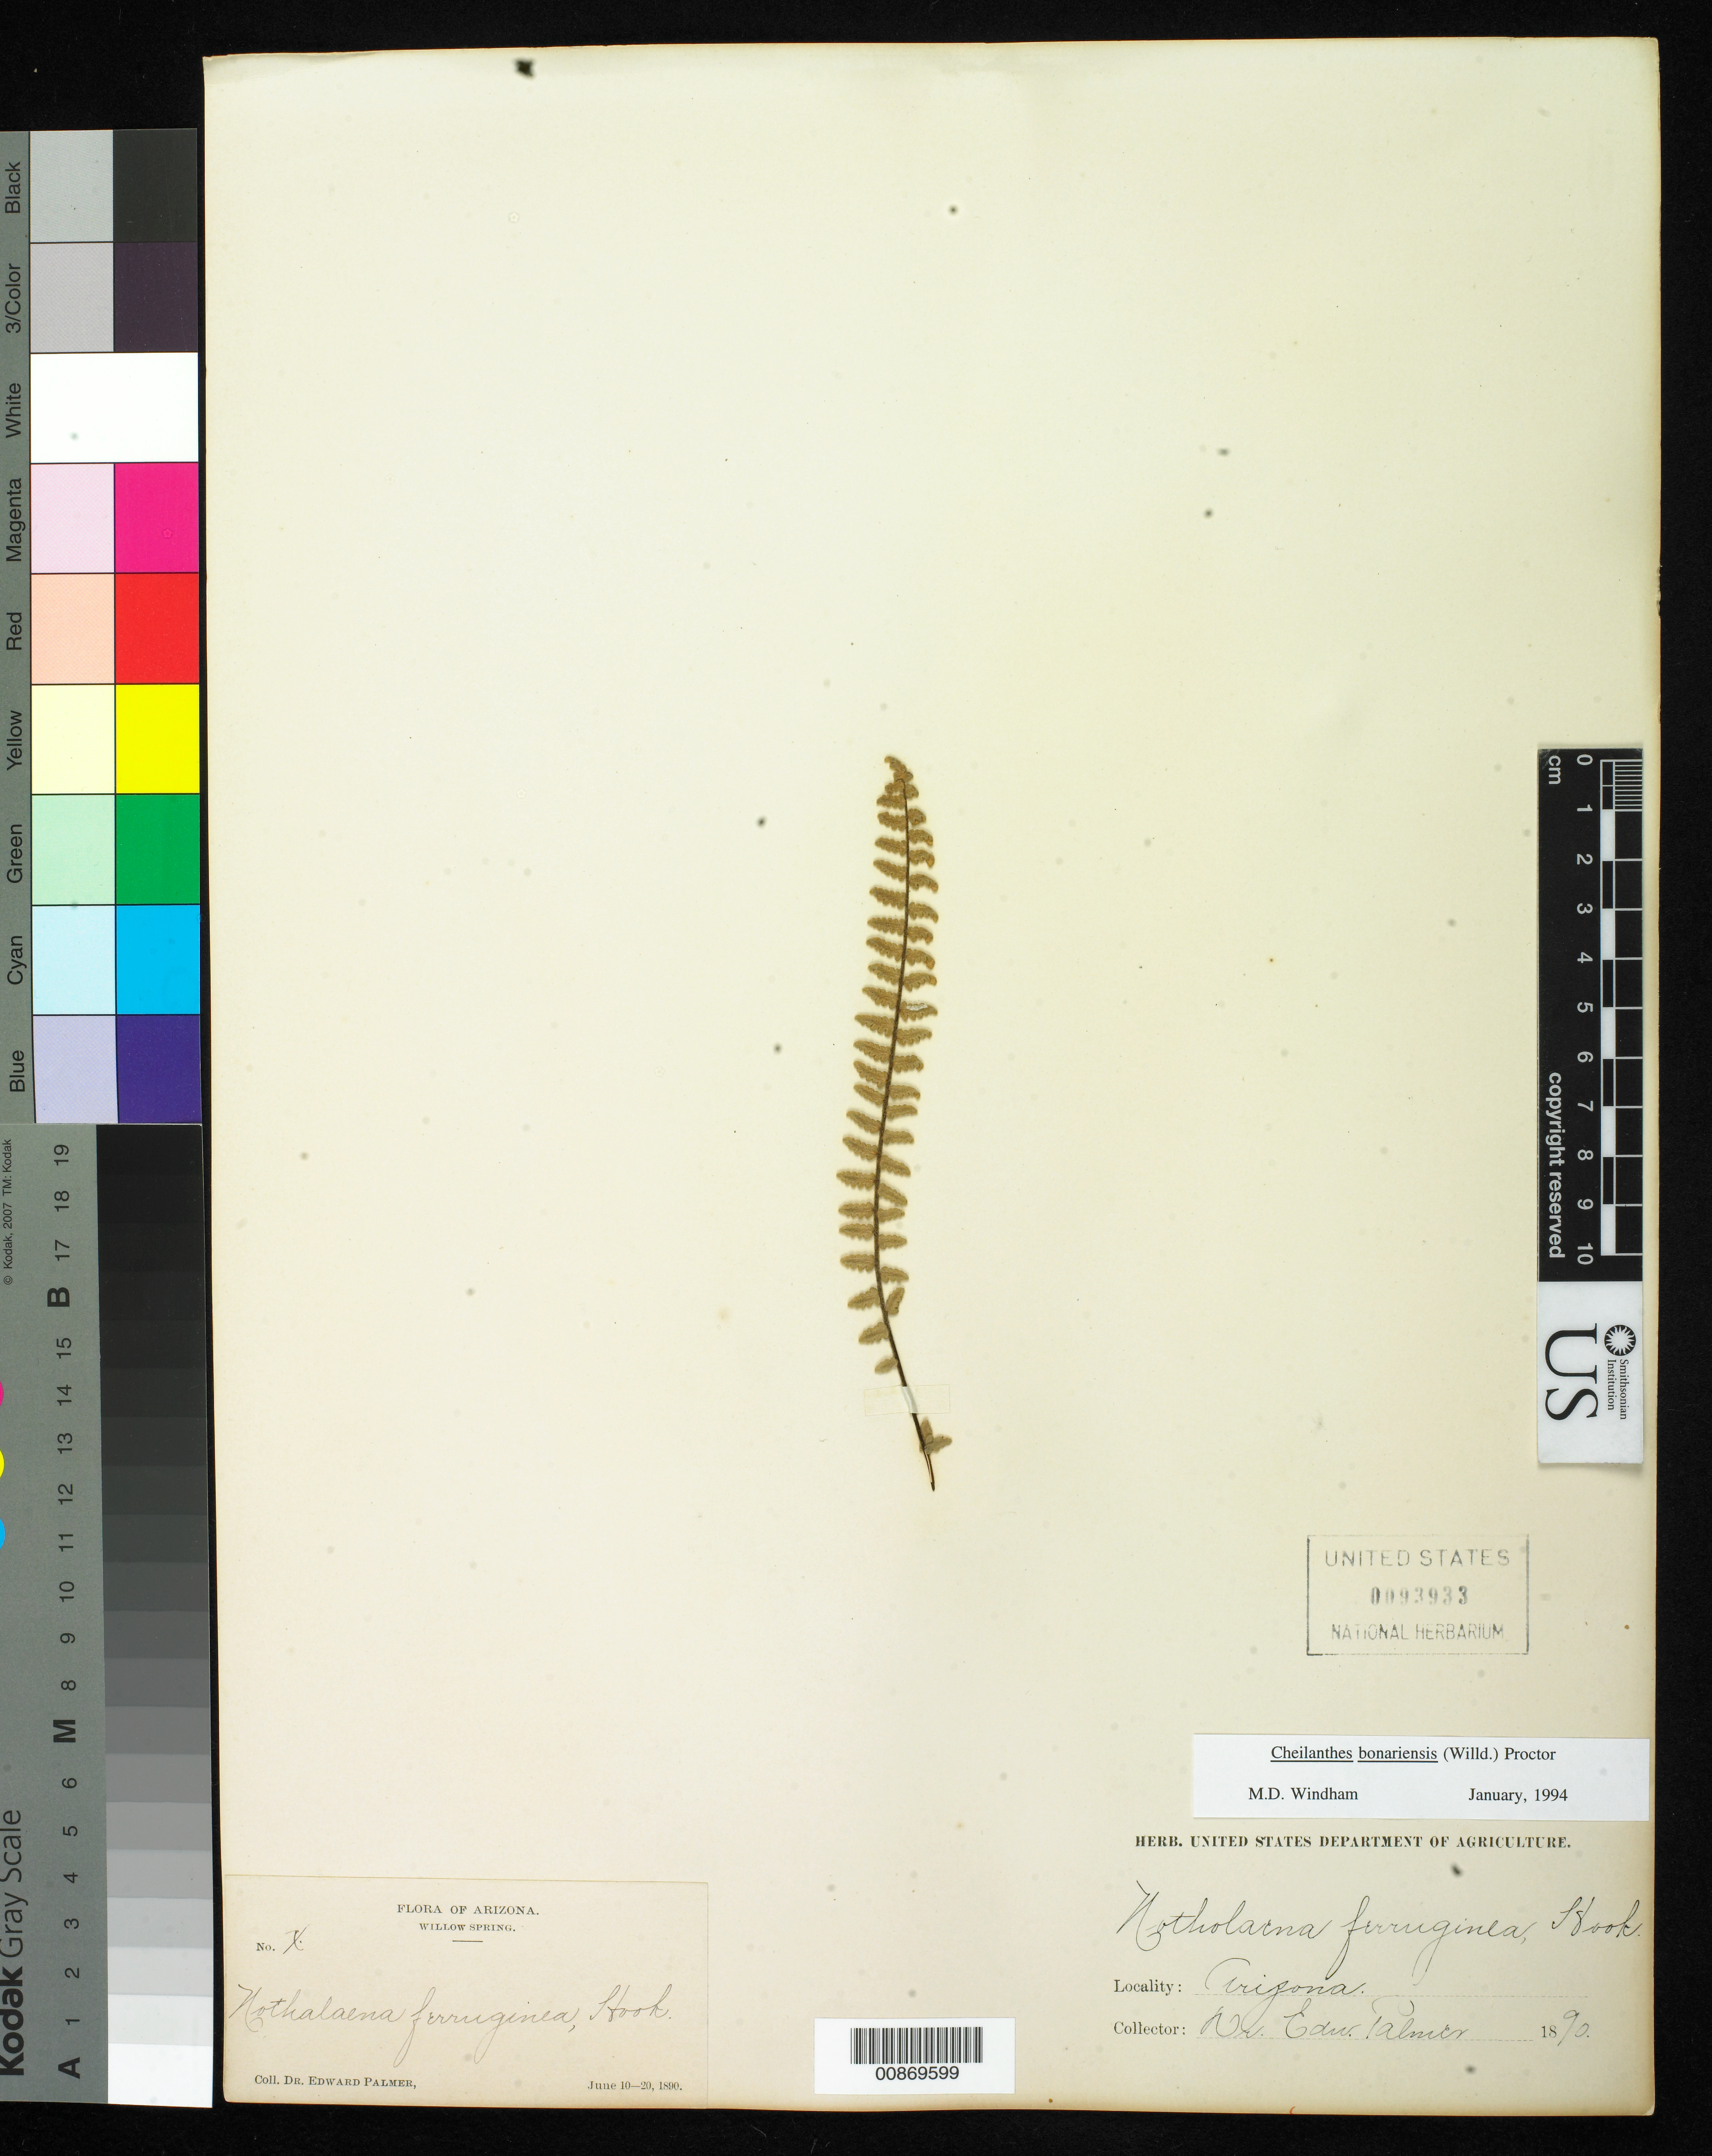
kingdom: Plantae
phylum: Tracheophyta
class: Polypodiopsida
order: Polypodiales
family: Pteridaceae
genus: Myriopteris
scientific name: Myriopteris aurea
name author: (Poir.) Grusz & Windham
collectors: E. Palmer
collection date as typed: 10 Jun 1890 to 20 Jun 1890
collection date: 1890-06-10/1890-06-20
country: United States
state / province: Arizona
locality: X. Willow Spring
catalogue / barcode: US 93933